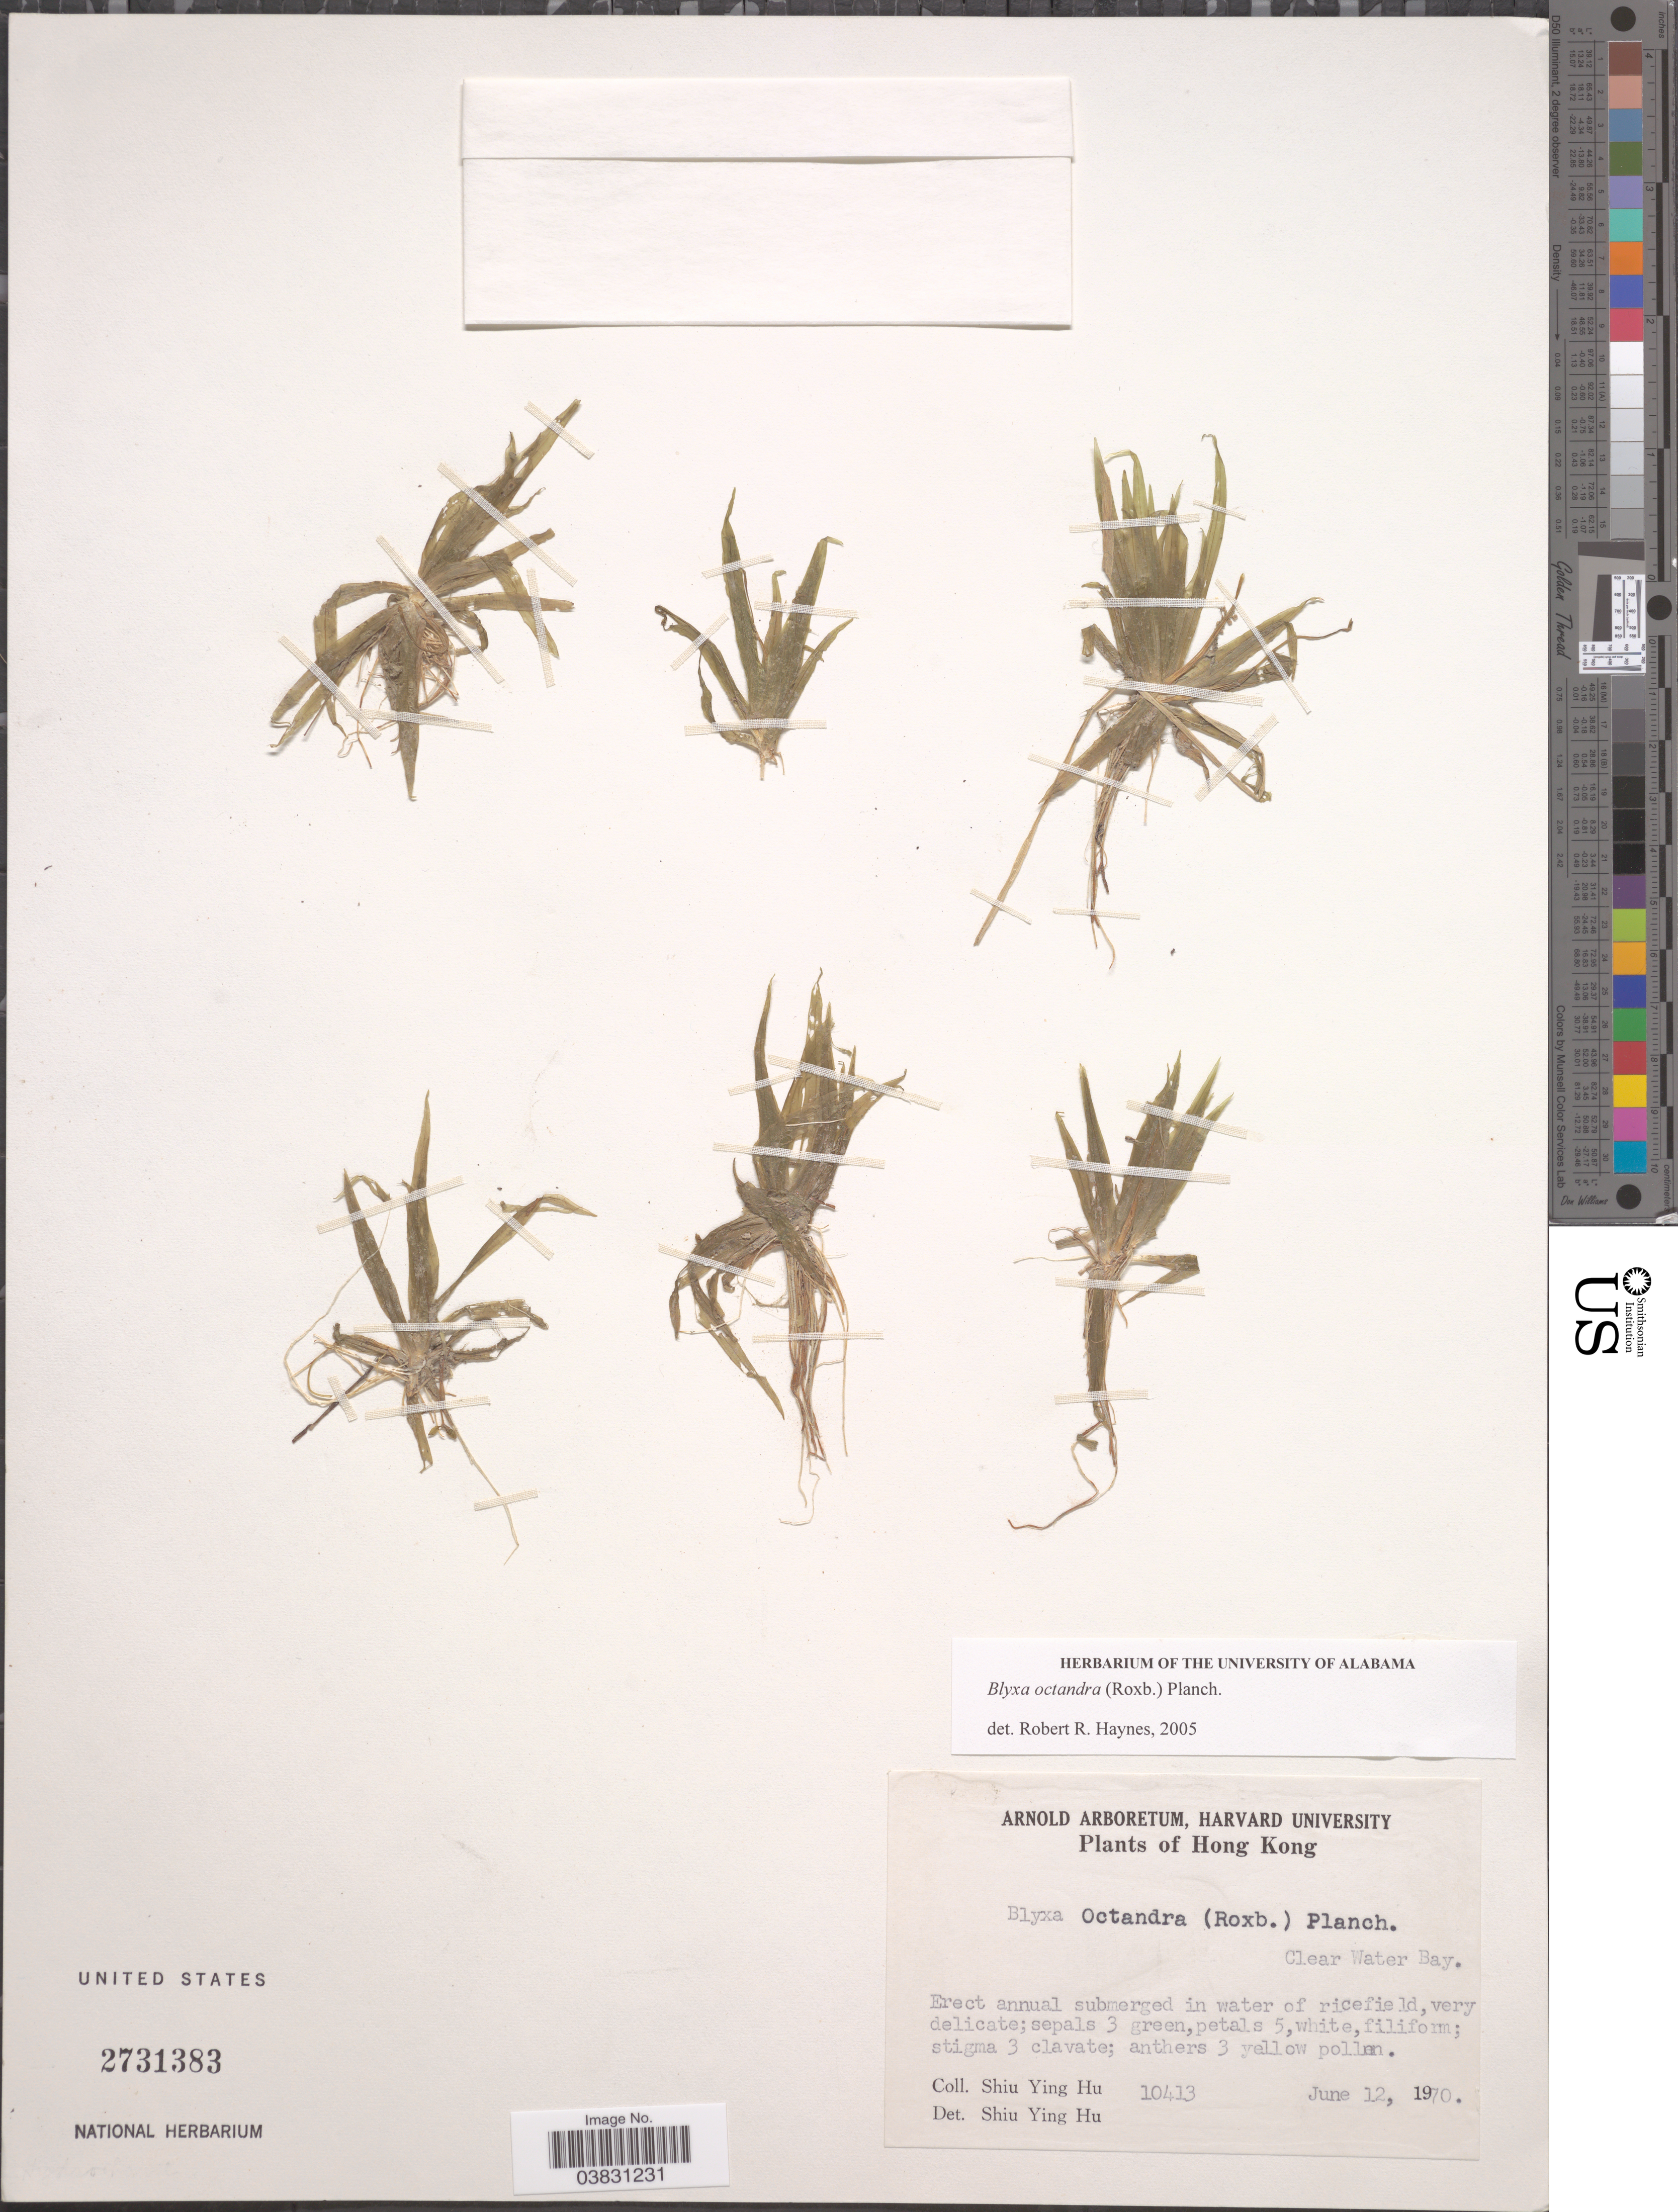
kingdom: Plantae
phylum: Tracheophyta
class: Liliopsida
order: Alismatales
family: Hydrocharitaceae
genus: Blyxa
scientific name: Blyxa octandra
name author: (Roxb.) Planch. ex Thwaites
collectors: S. Y. Hu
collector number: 10413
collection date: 1970-06-12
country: China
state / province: Hong Kong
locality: Clear Water Bay.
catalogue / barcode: US 2731383